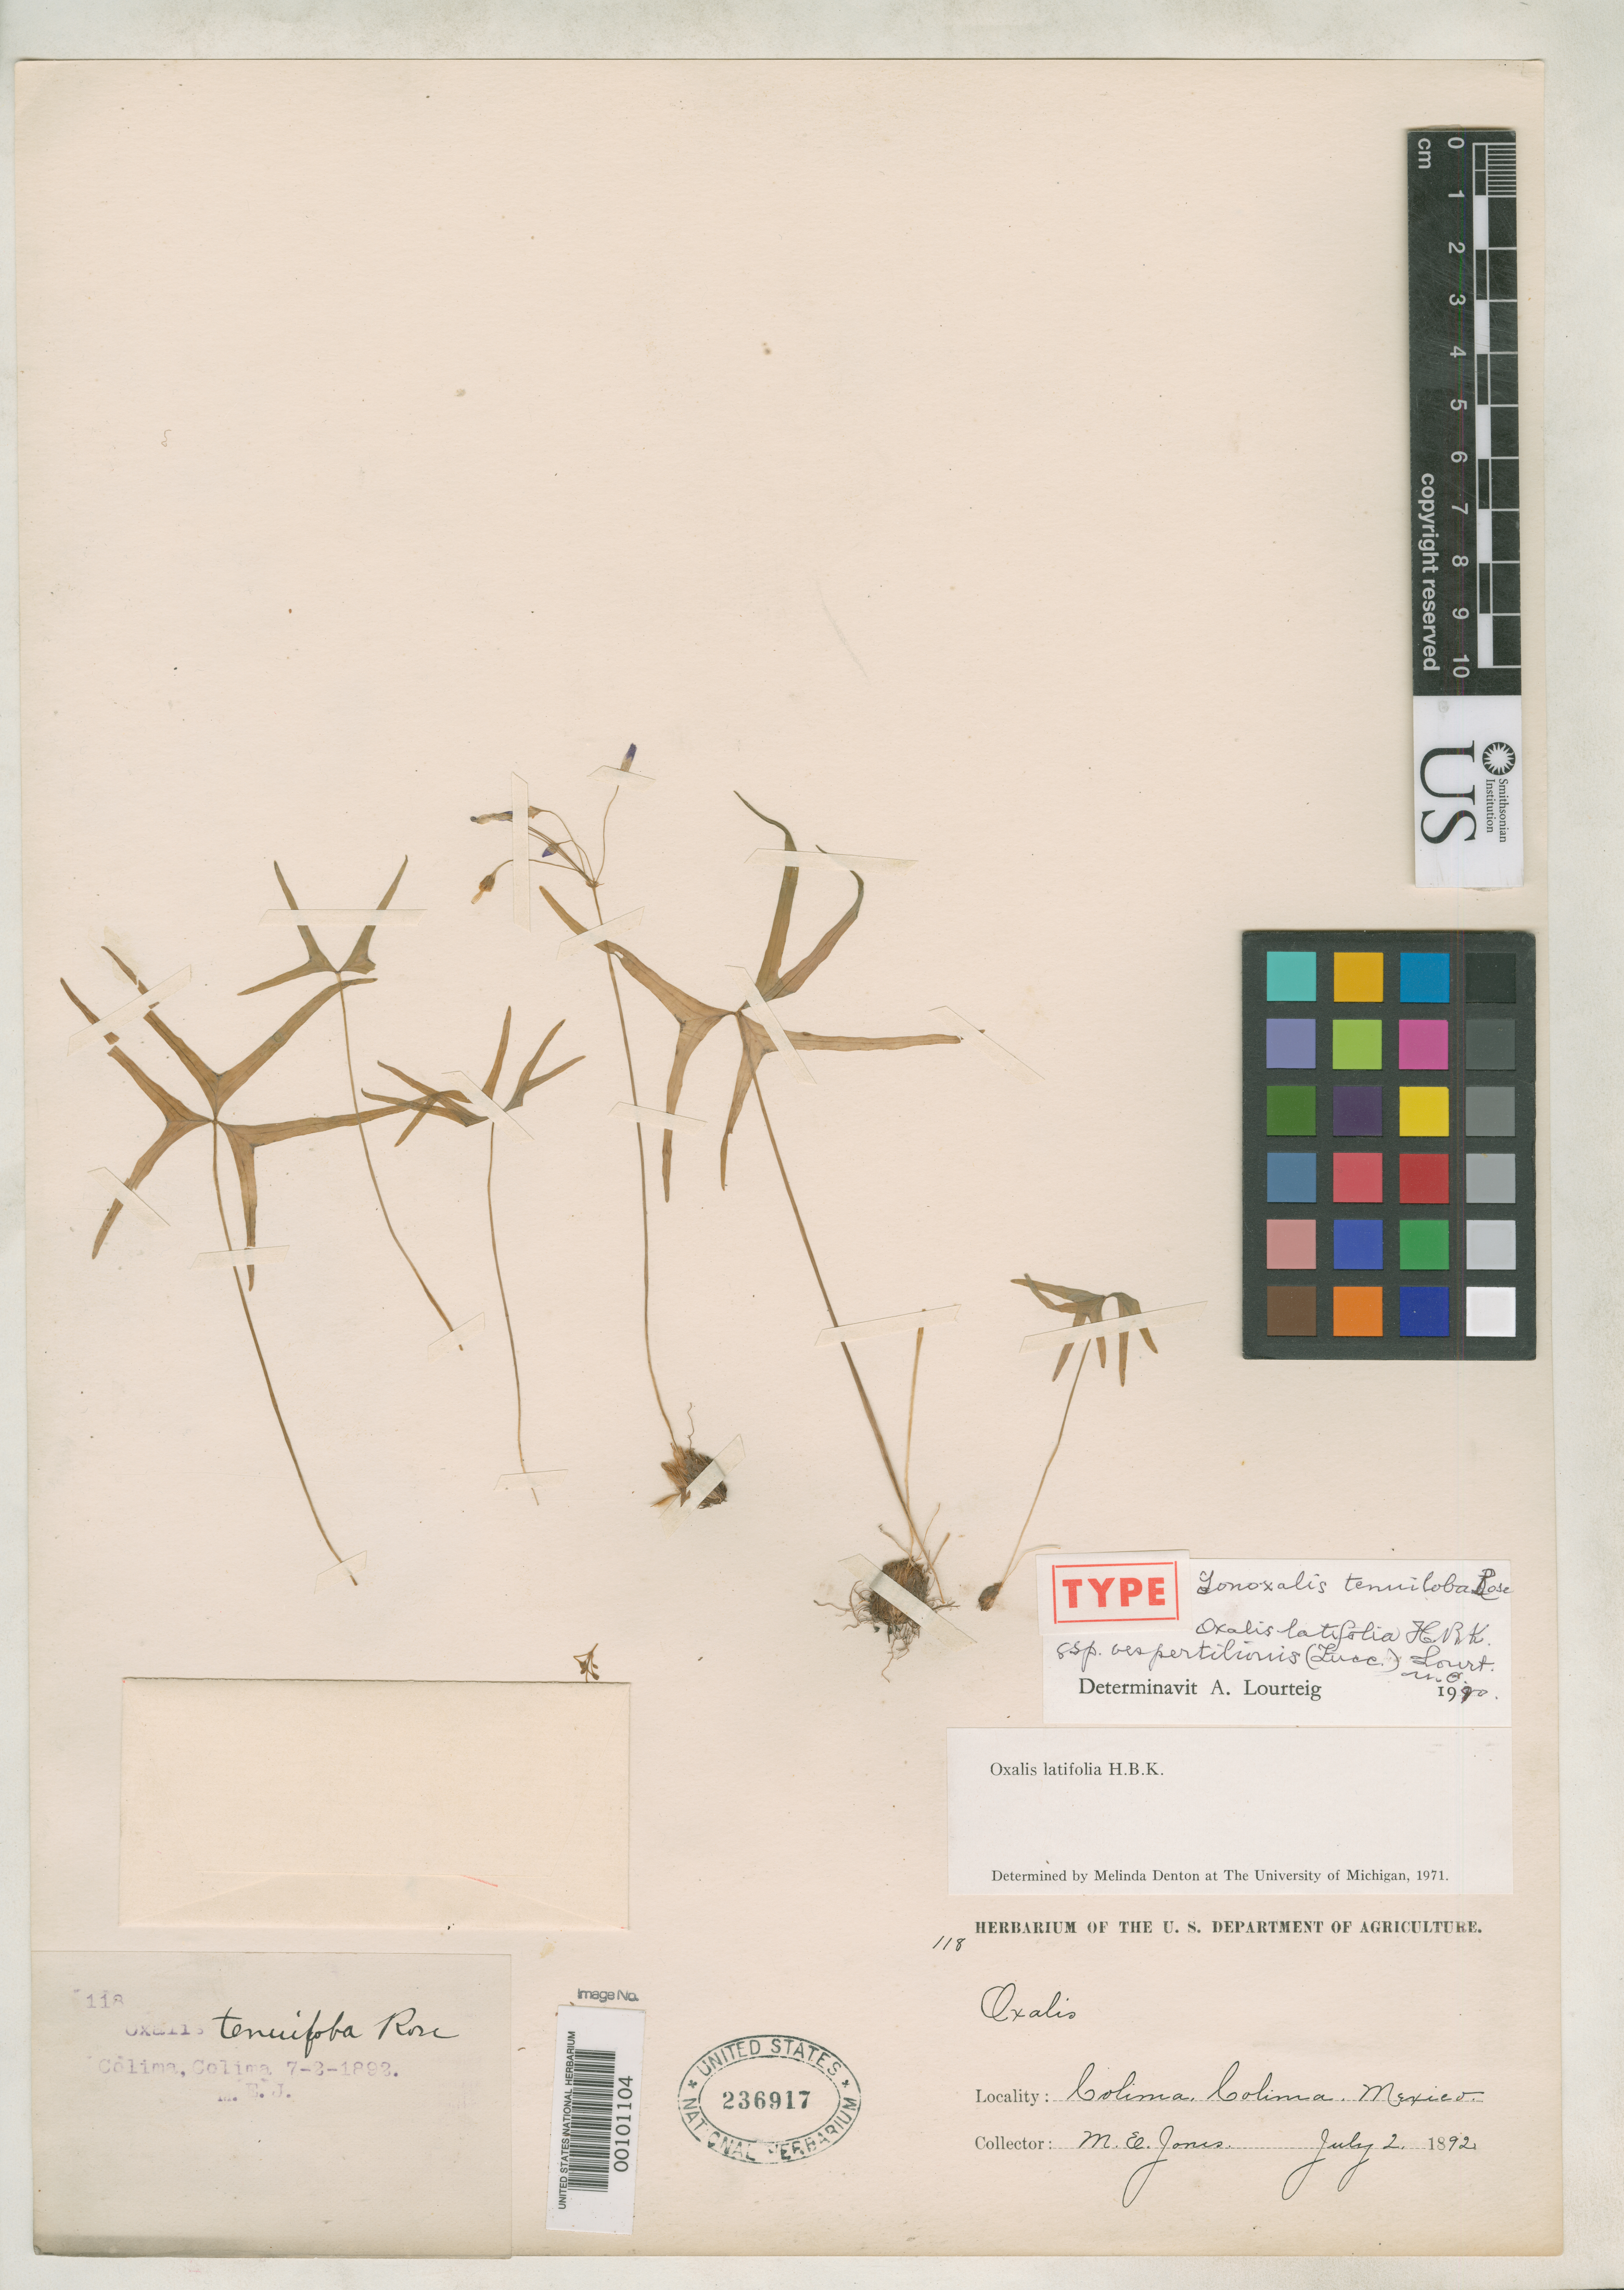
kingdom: Plantae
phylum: Tracheophyta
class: Magnoliopsida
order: Oxalidales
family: Oxalidaceae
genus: Ionoxalis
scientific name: Ionoxalis tenuiloba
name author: Rose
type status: Holotype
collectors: M. E. Jones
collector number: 118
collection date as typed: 02 Jul 1892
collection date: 1892-07-02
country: Mexico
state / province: Colima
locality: Colima.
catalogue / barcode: US 236917